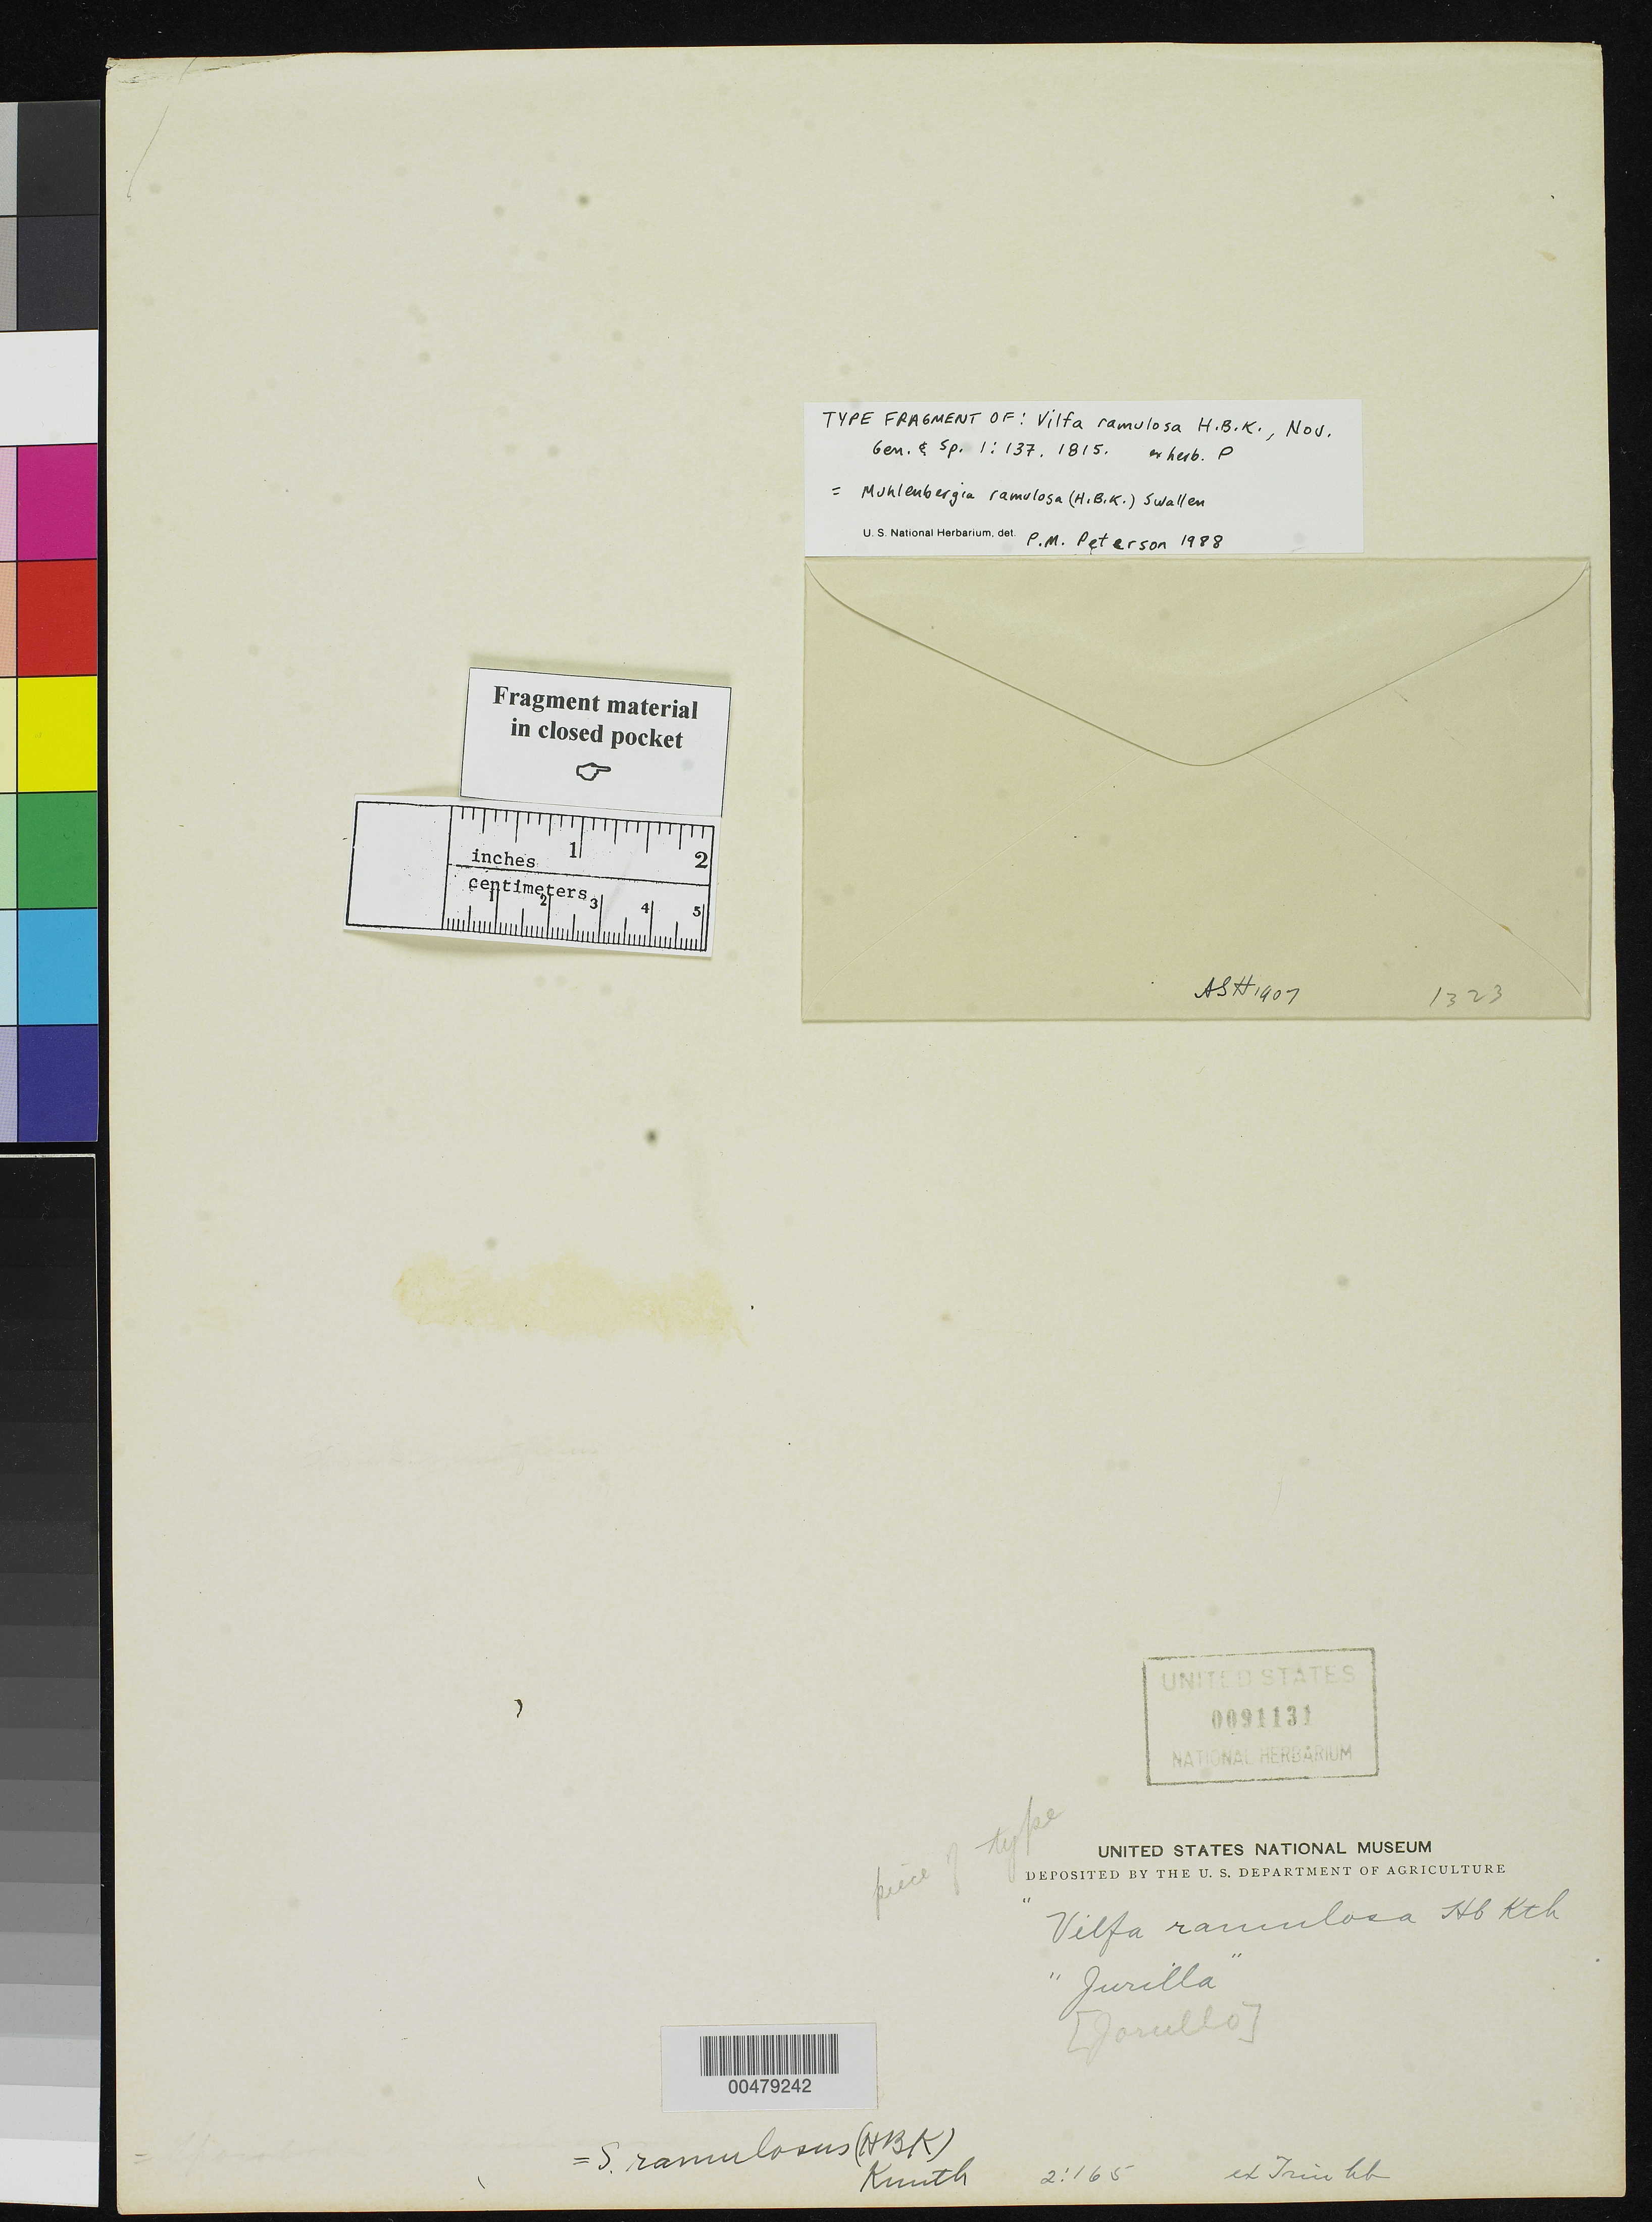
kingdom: Plantae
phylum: Tracheophyta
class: Liliopsida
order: Poales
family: Poaceae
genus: Vilfa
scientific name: Vilfa ramulosa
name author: Humb. et al.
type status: Type Fragment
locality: Jurillo.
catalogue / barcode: US 91131